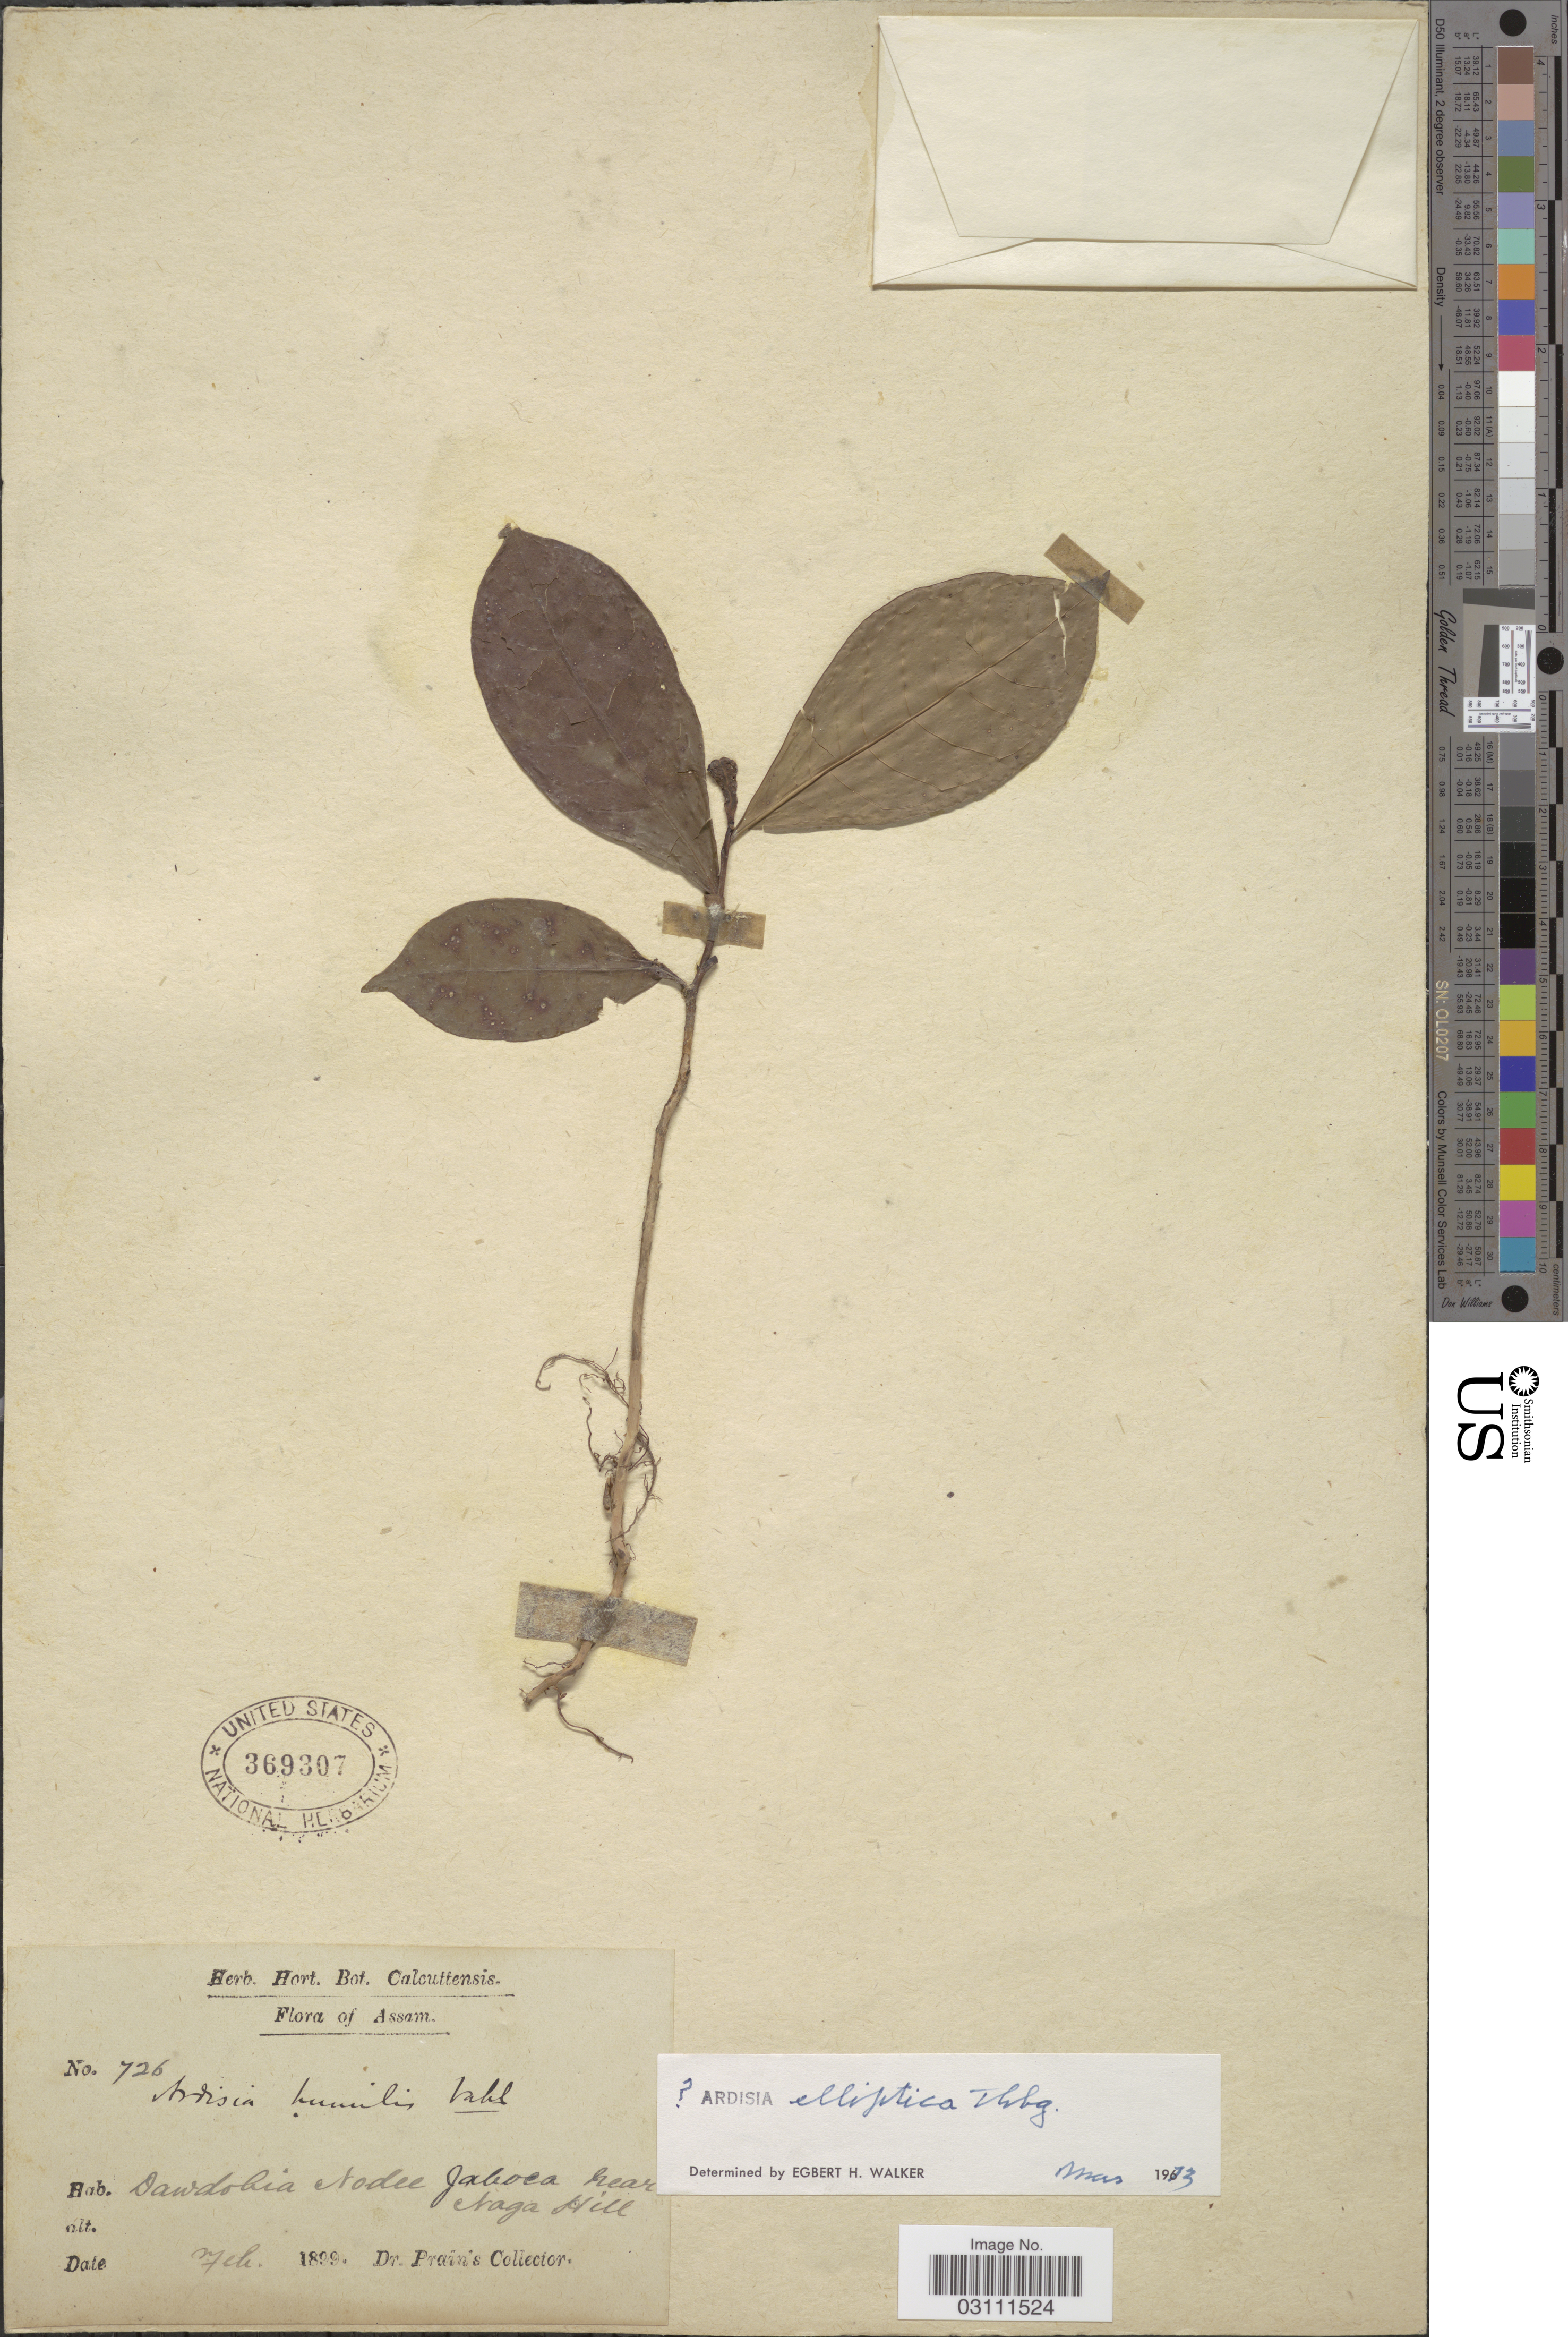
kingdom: Plantae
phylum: Tracheophyta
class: Magnoliopsida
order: Ericales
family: Primulaceae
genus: Ardisia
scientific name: Ardisia elliptica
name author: Thunb.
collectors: Dr. Prain's collector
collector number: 726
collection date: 1899-02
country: India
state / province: Assam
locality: Assam, Dawdohia Nodee Jaboea near Naga Hill.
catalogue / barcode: US 369307